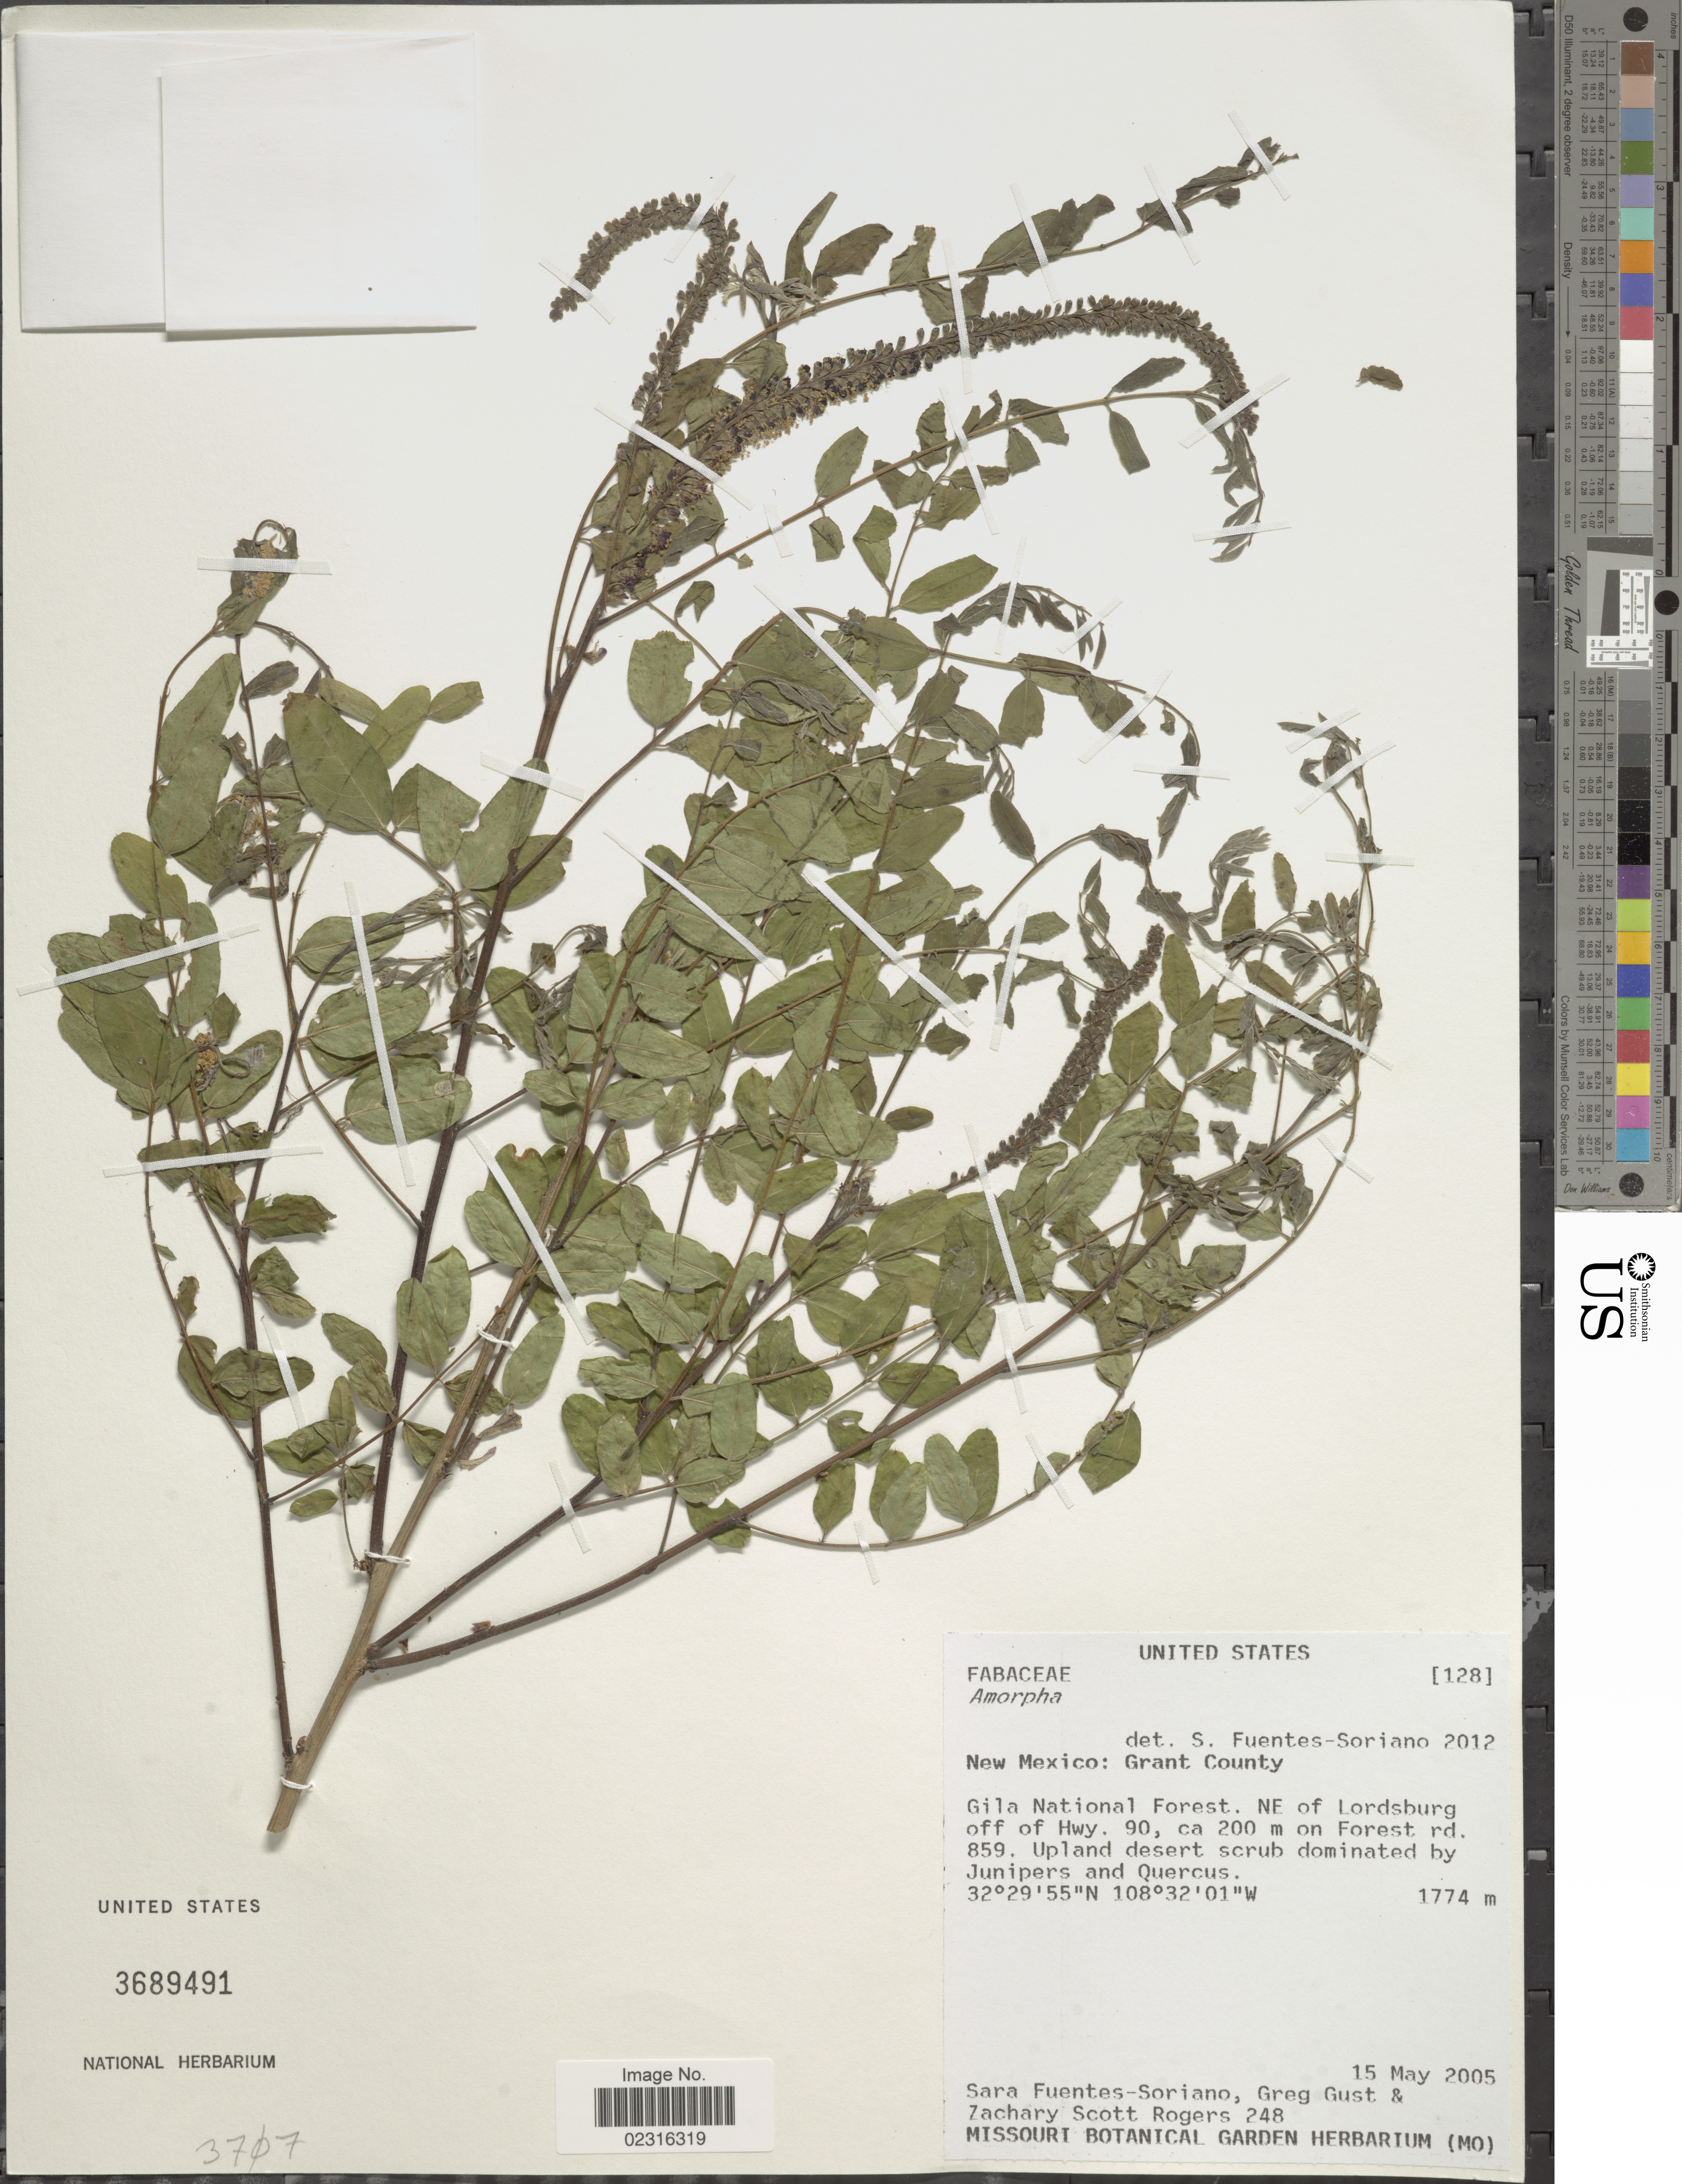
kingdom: Plantae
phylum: Tracheophyta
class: Magnoliopsida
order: Fabales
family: Fabaceae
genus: Amorpha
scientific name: Amorpha sp.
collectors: S. Fuentes Soriano, G. Gust & Z. S. Rogers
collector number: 248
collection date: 2005-05-15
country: United States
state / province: New Mexico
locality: Grant County, Gila National Forest, NE of Lordsburg off of Hwy.90, ca 200 m on Forest rd.859.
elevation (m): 1774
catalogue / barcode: US 3689491